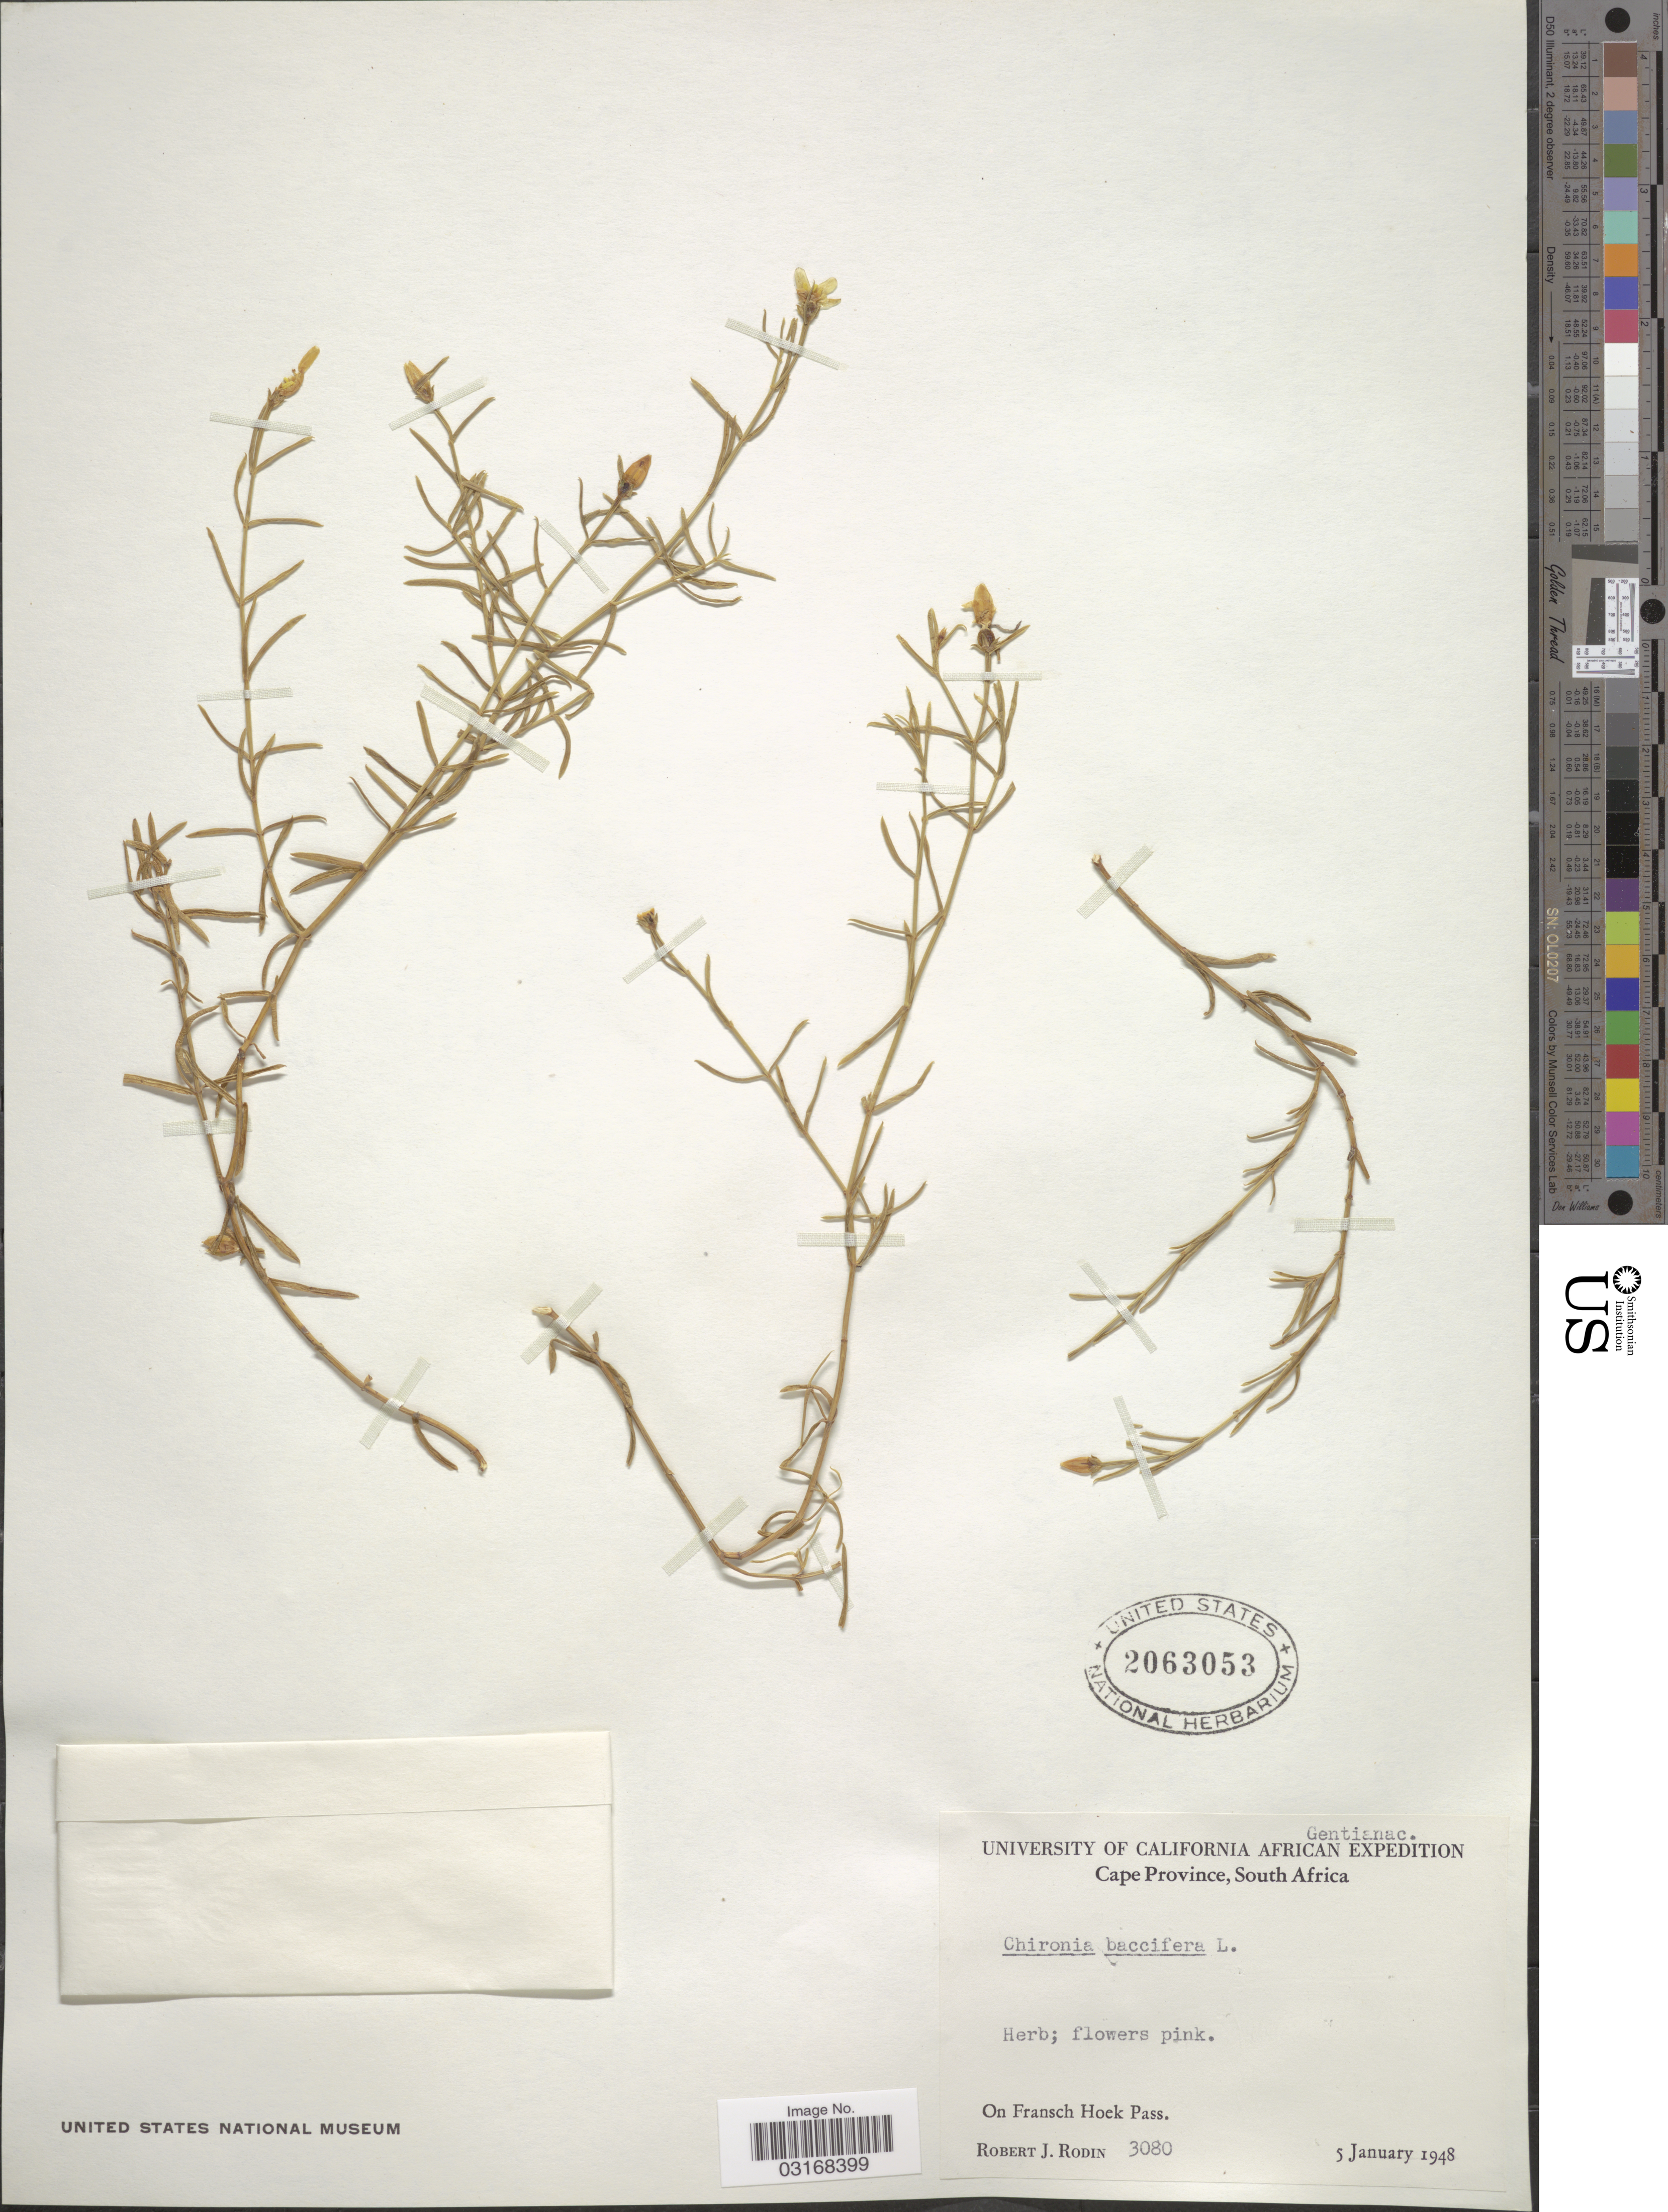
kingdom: Plantae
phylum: Tracheophyta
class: Magnoliopsida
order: Gentianales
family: Gentianaceae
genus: Chironia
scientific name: Chironia baccifera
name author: L.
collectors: R. J. Rodin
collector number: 3080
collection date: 1948-01-05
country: South Africa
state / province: Western Cape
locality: On Fransch Hoek Pass.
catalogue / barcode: US 2063053